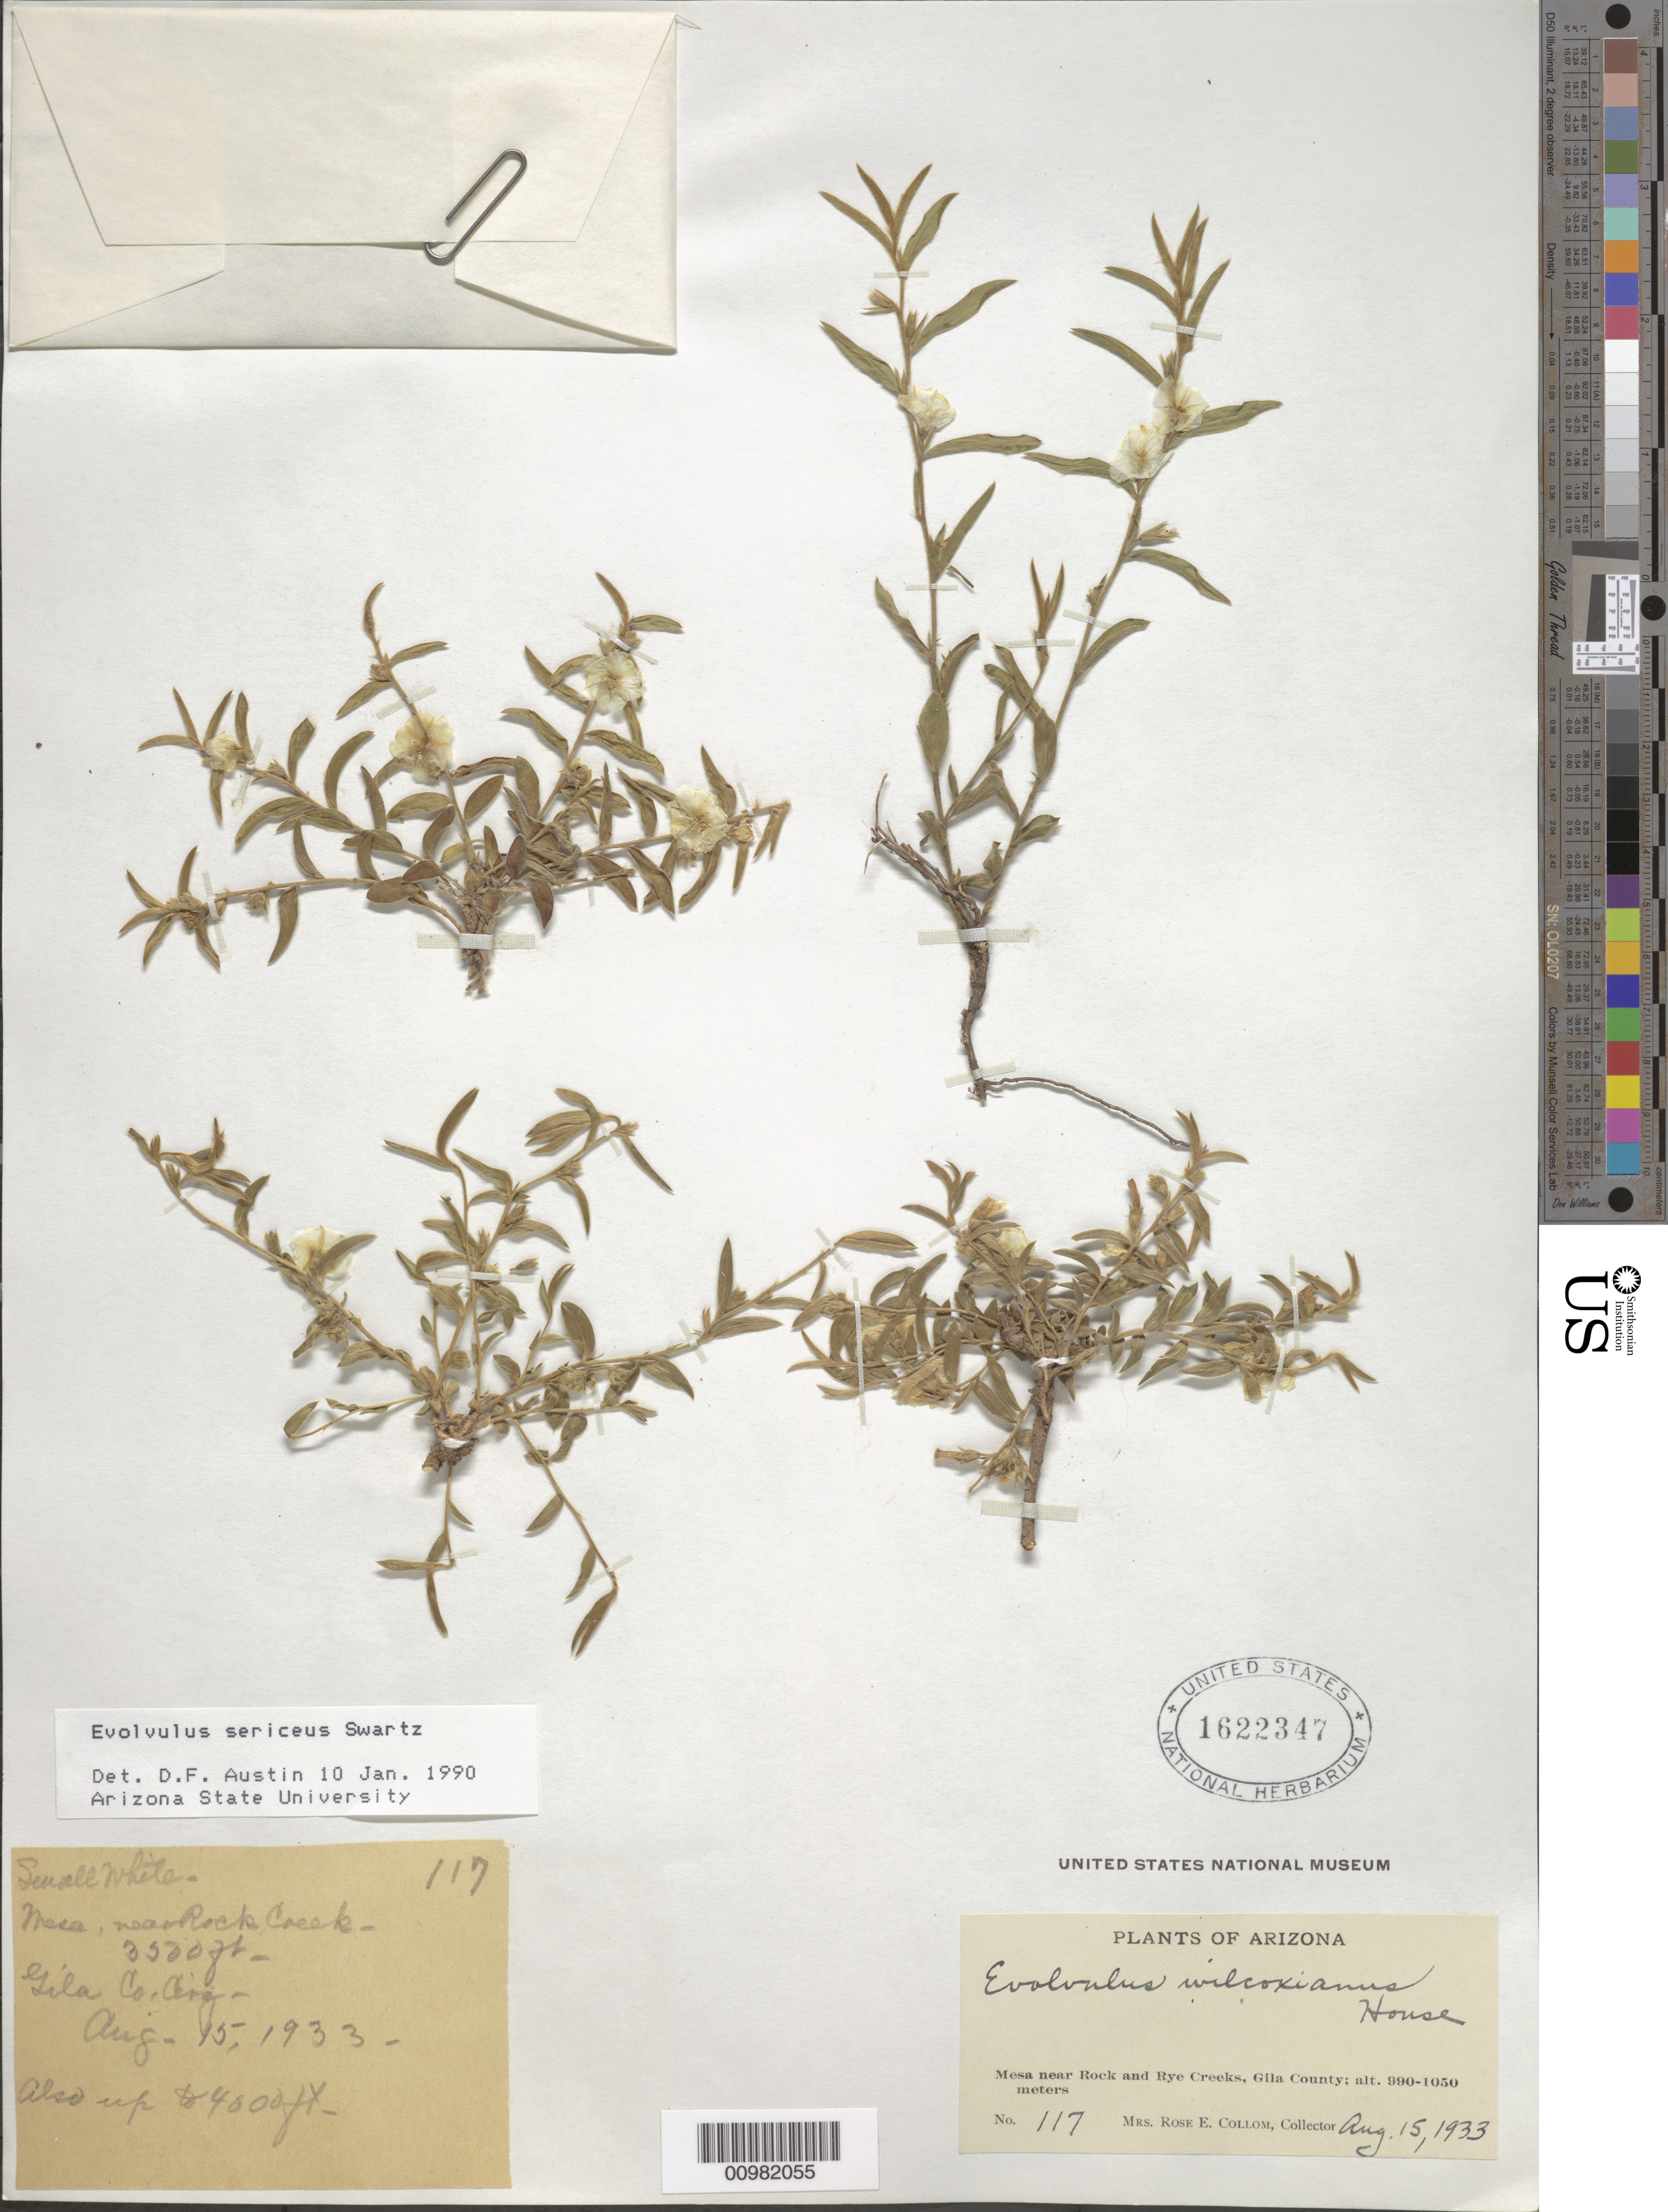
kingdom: Plantae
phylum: Tracheophyta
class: Magnoliopsida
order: Solanales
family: Convolvulaceae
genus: Evolvulus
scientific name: Evolvulus sericeus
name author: Sw.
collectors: R. E. Collom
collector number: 117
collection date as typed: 15 Aug 1933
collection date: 1933-08-15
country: United States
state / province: Arizona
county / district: Gila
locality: Mesa near Rock and Rye Creeks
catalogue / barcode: US 1622347